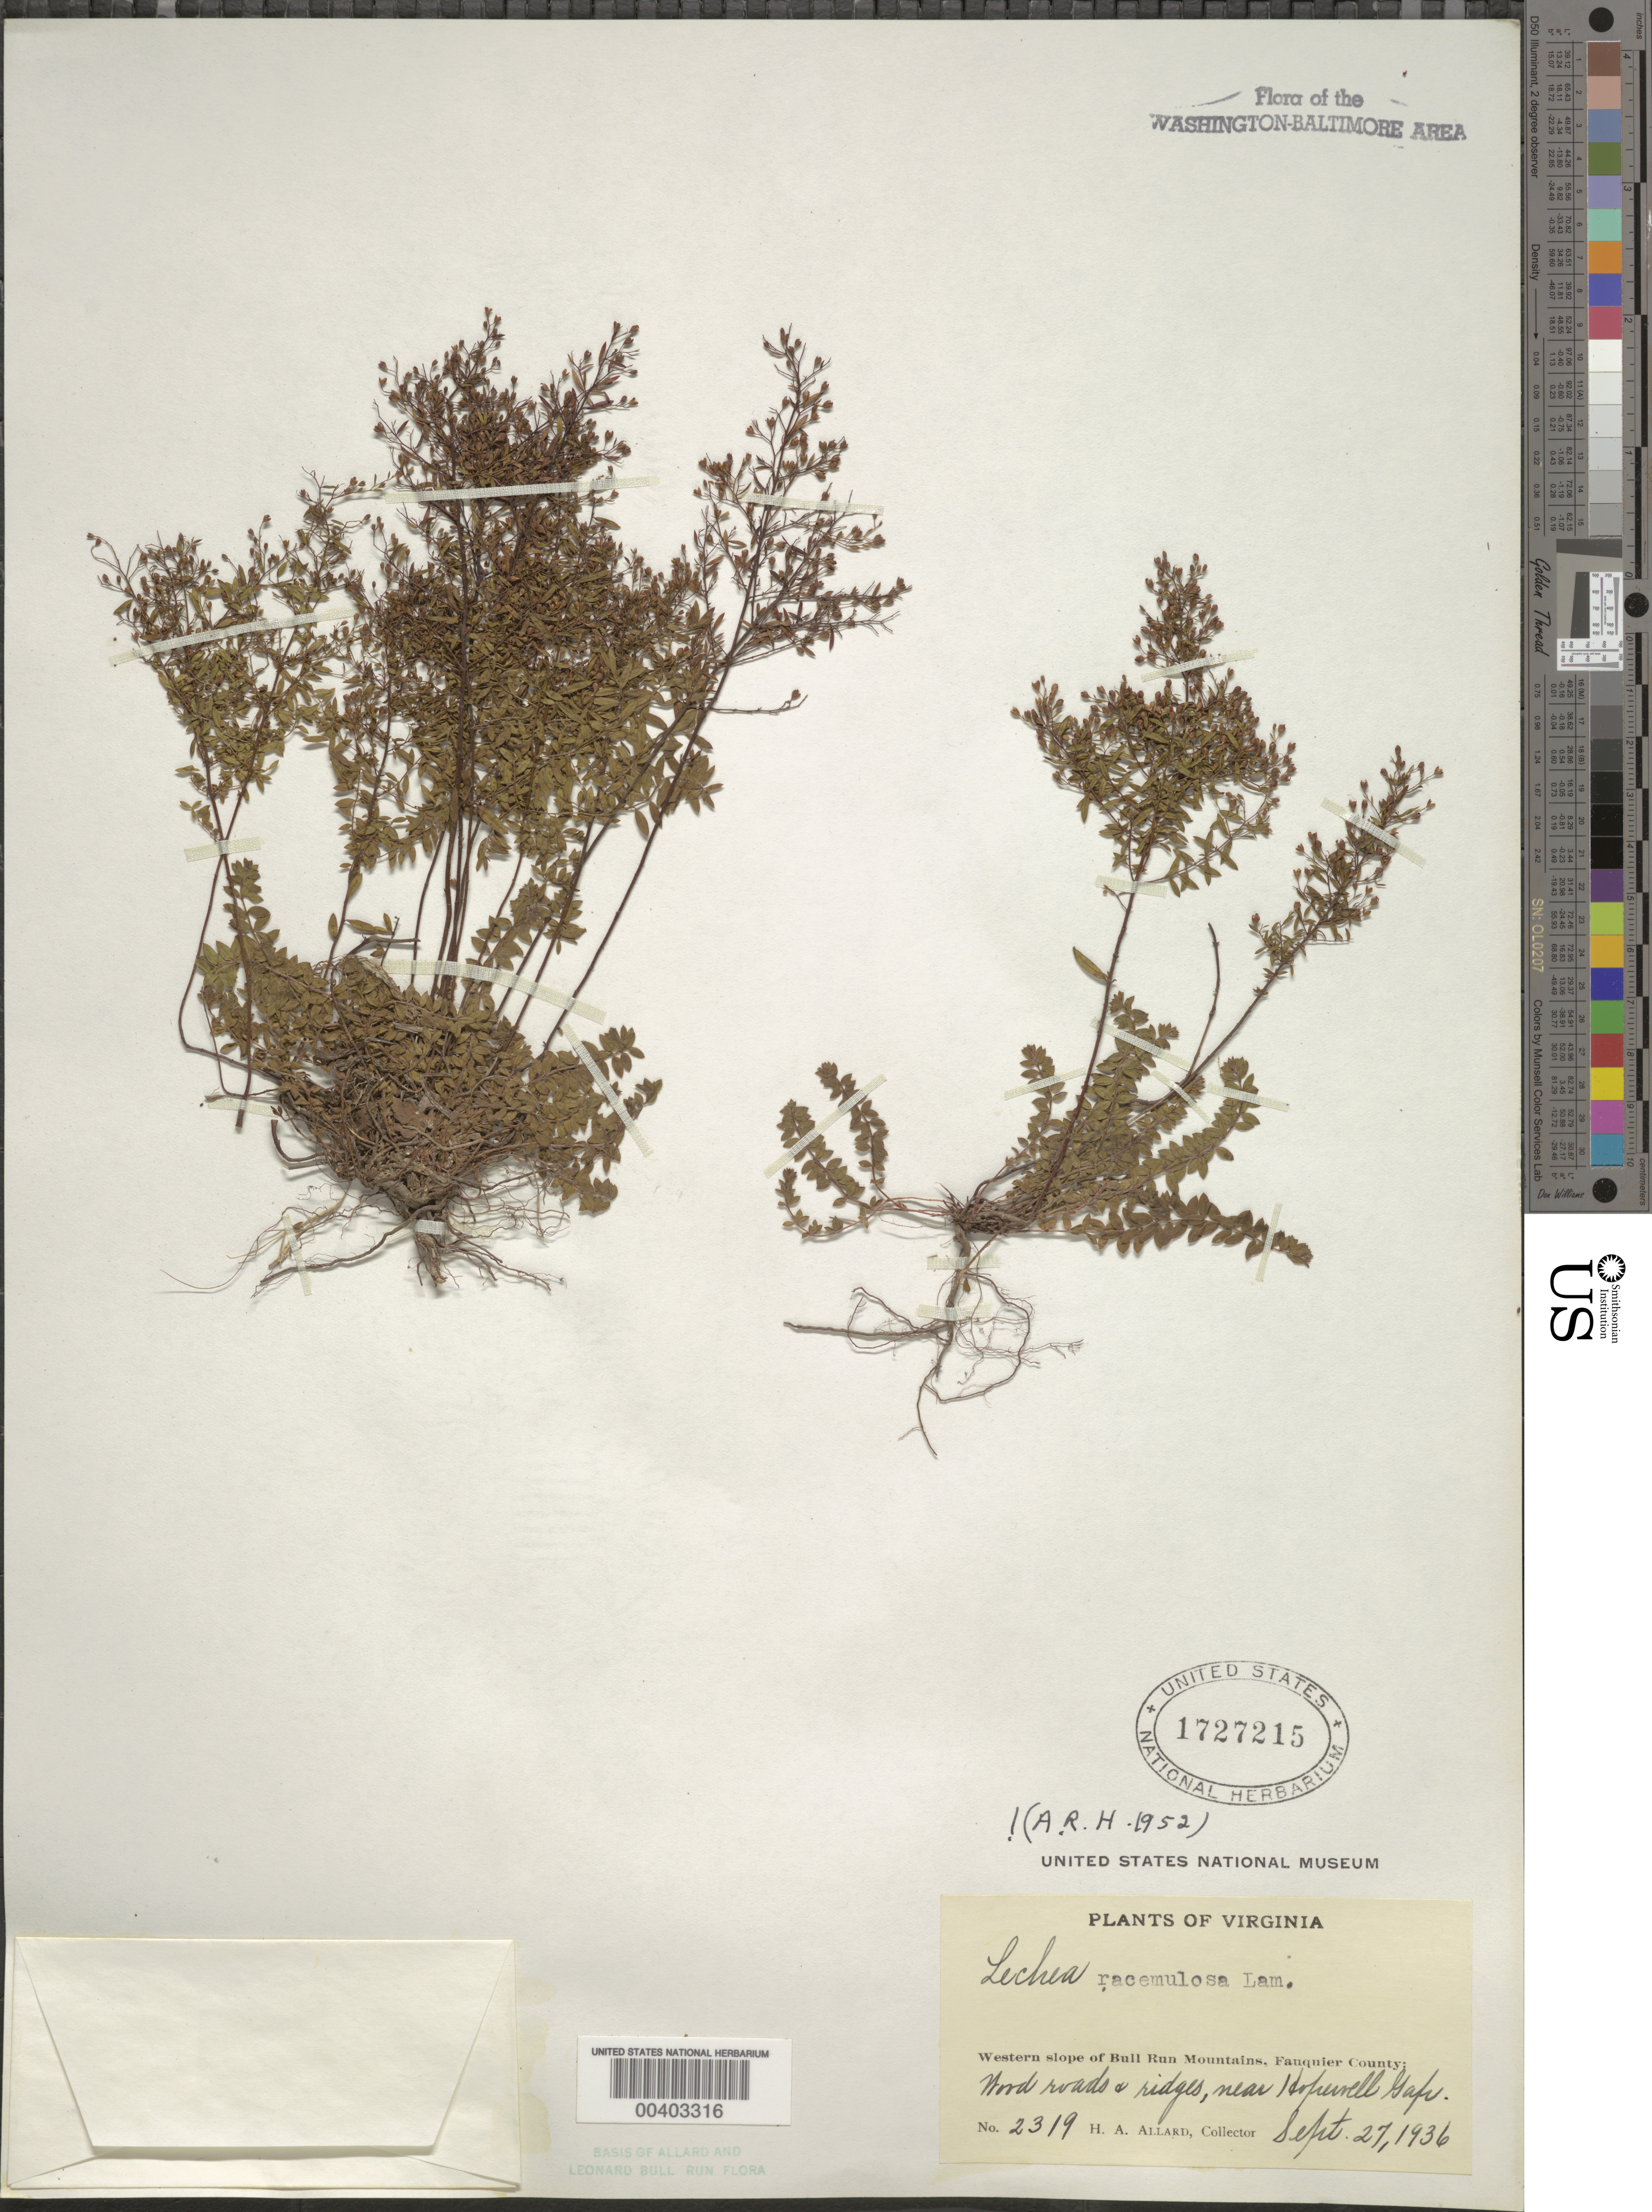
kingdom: Plantae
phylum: Tracheophyta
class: Magnoliopsida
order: Malvales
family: Cistaceae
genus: Lechea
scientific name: Lechea racemulosa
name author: Michx.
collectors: H. A. Allard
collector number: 2319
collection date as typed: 27 Sep 1936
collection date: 1936-09-27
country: United States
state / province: Virginia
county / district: Fauquier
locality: Hopewell Gap vicinity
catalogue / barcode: US 1727215